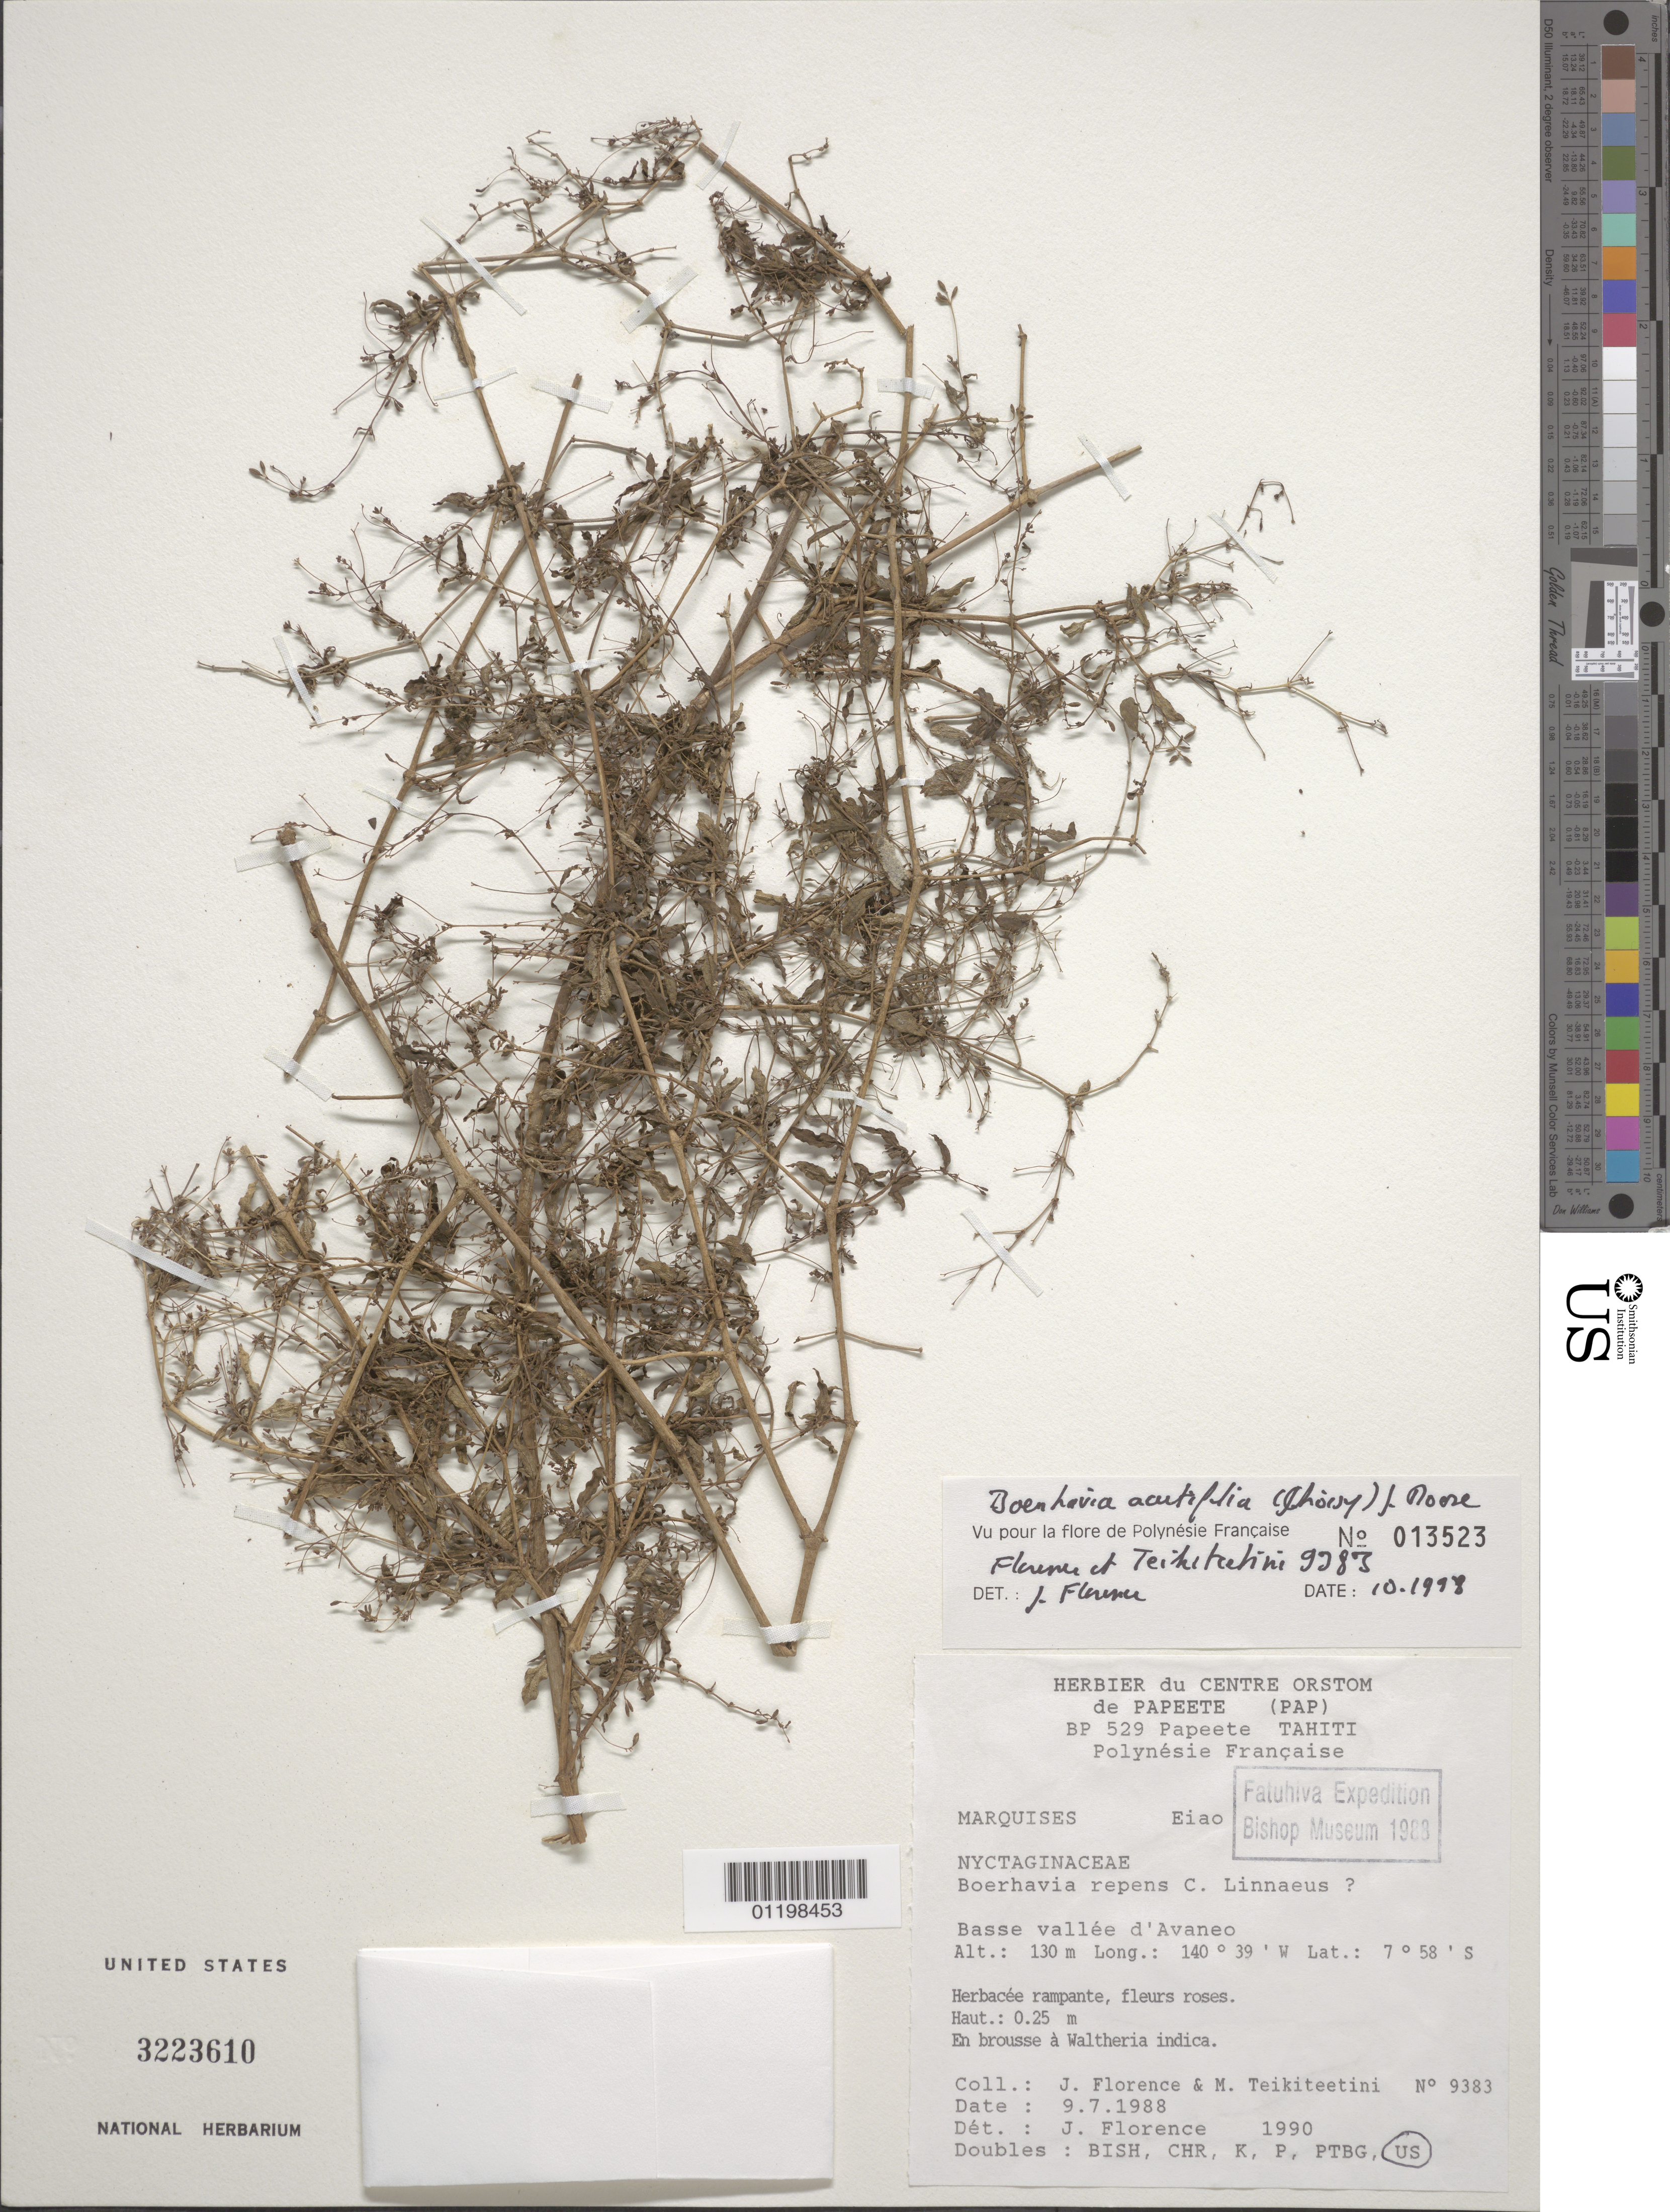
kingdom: Plantae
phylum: Tracheophyta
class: Magnoliopsida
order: Caryophyllales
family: Nyctaginaceae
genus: Boerhavia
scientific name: Boerhavia acutifolia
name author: (Choisy) J.W. Moore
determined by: Florence, J.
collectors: J. Florence & M. Teikiteetini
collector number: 9383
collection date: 1988-07-09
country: French Polynesia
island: Eiao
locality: Basse vallée d'Avaneo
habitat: En brousse à Waltheria indica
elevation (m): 130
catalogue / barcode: US 3223610